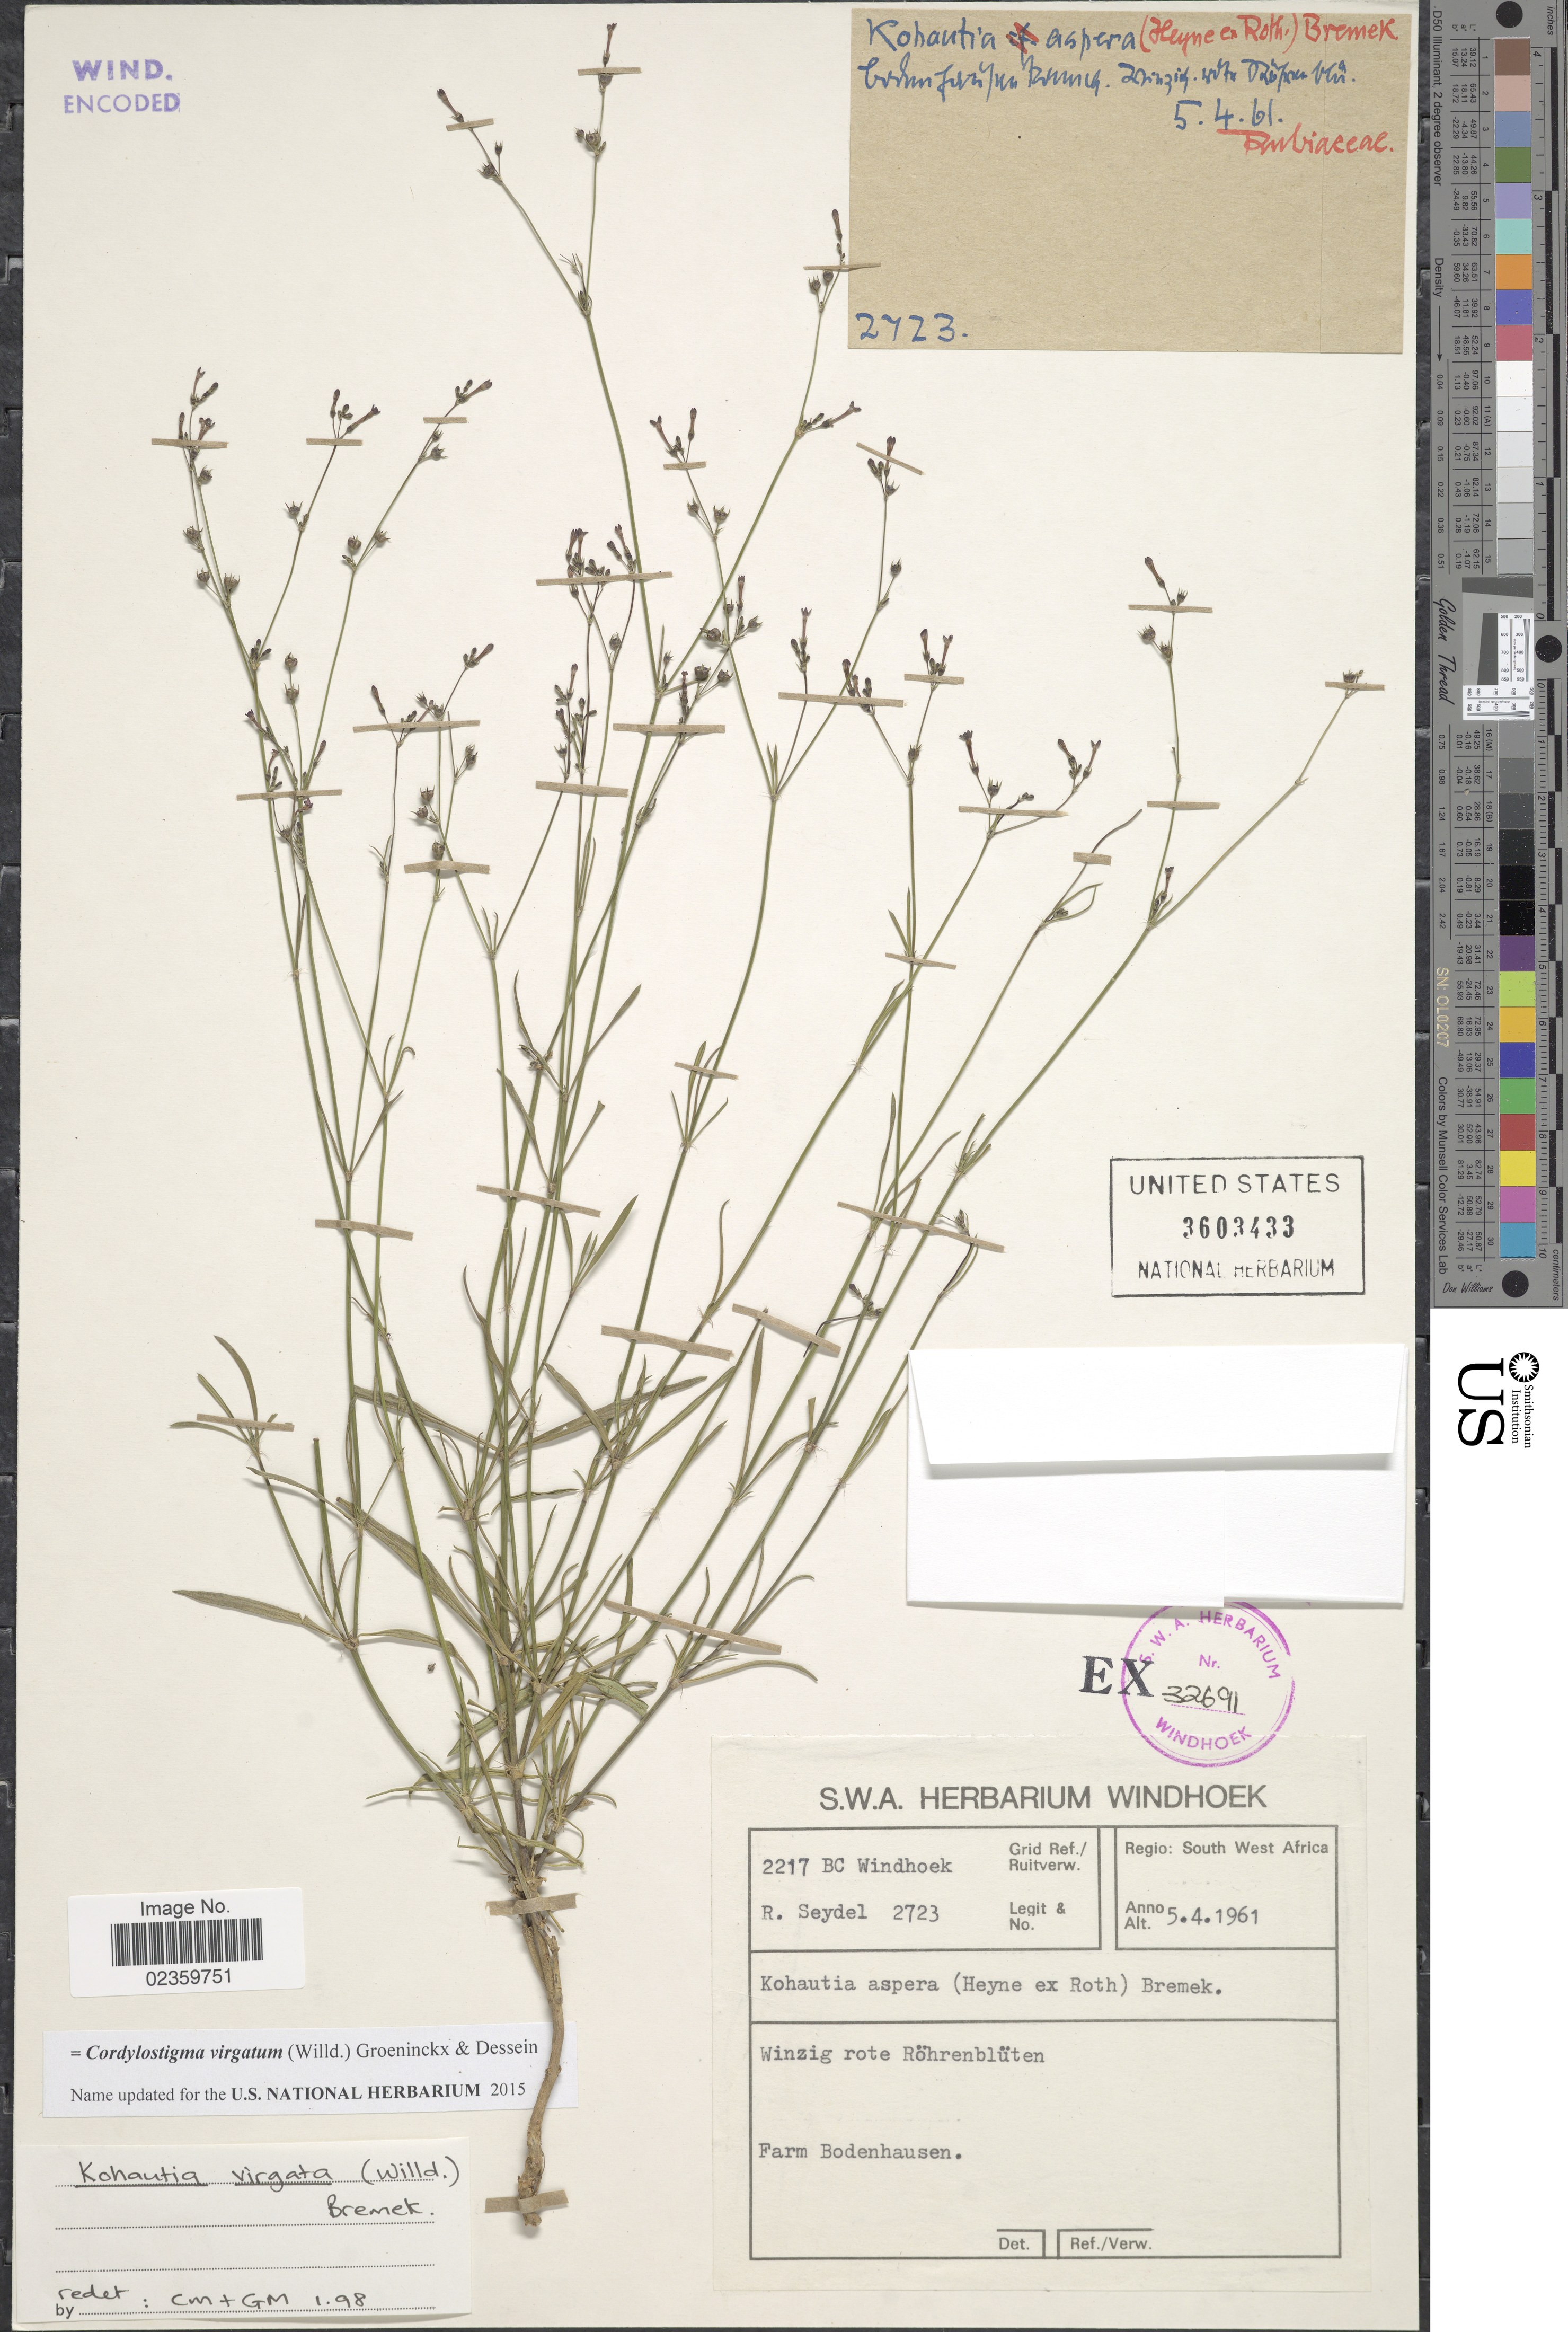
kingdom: Plantae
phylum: Tracheophyta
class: Magnoliopsida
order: Gentianales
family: Rubiaceae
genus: Cordylostigma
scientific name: Cordylostigma virgatum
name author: (Willd.) Groeninckx & Dessein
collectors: R. Seydel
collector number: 2723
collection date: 1961-04-05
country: Namibia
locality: Winzig rote Rohrenbluten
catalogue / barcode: US 3603433